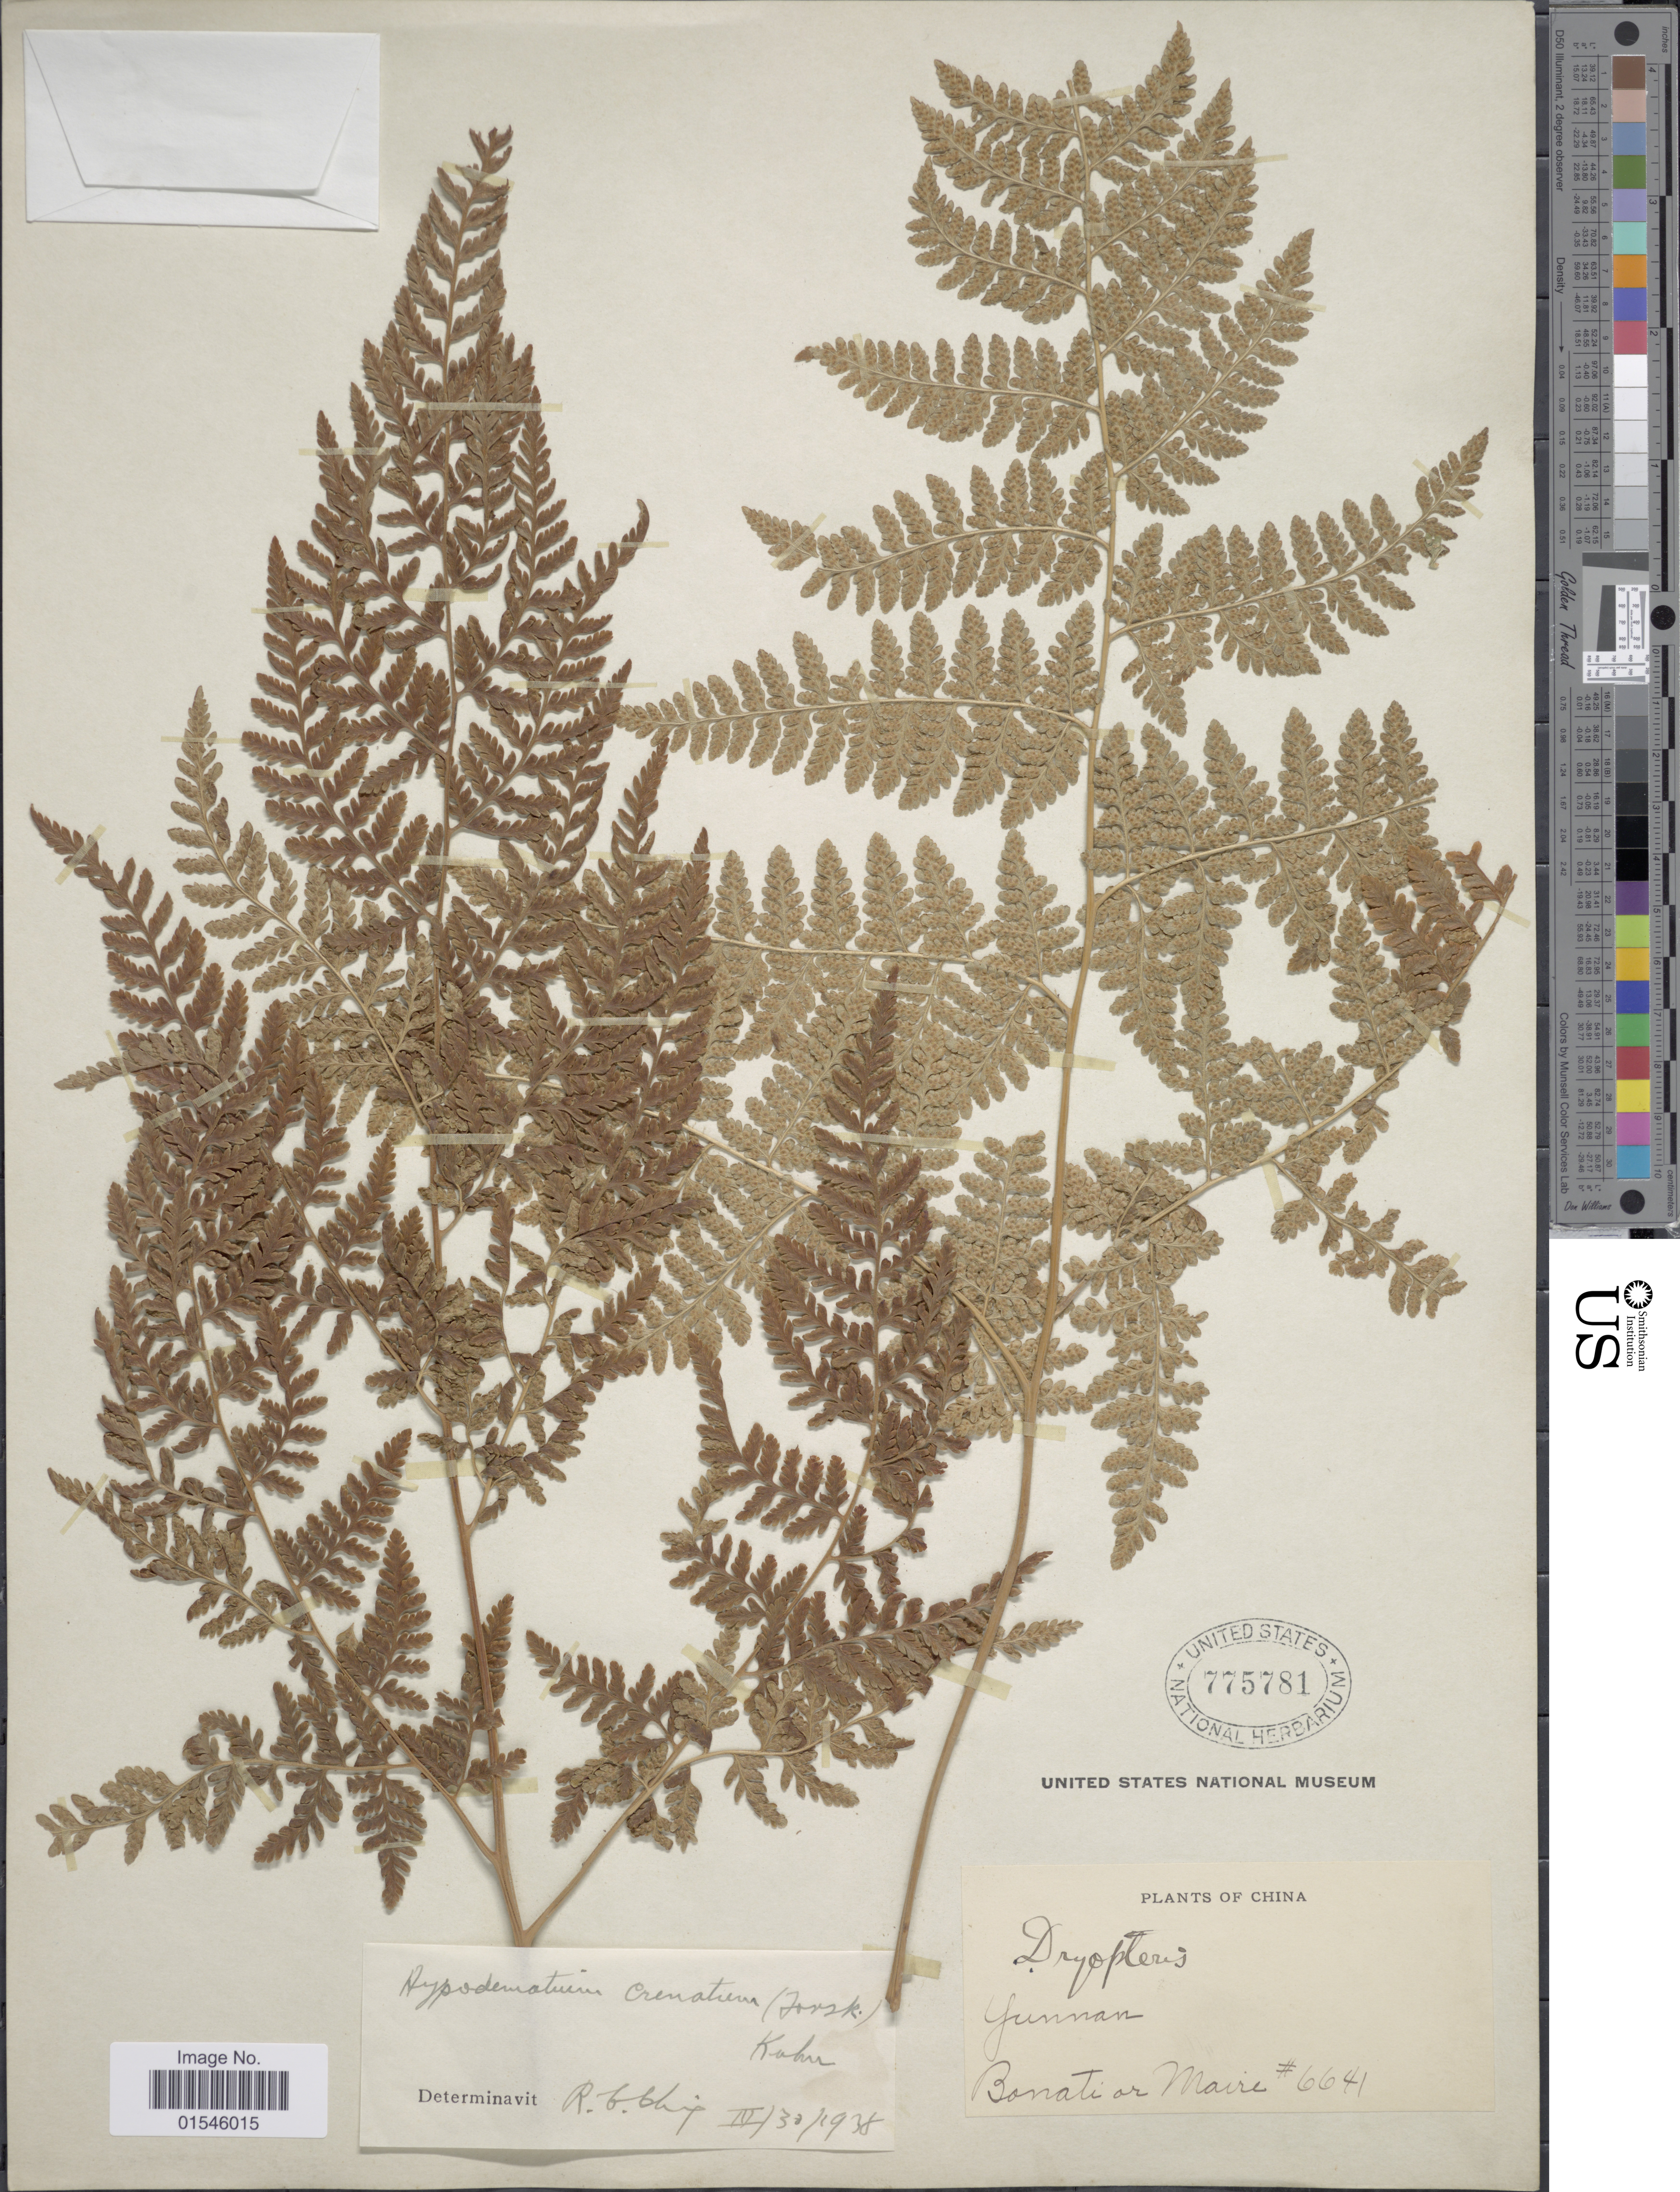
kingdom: Plantae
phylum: Tracheophyta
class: Polypodiopsida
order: Polypodiales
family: Hypodematiaceae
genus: Hypodematium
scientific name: Hypodematium crenatum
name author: (Forssk.) Kuhn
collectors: B. Maire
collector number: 6641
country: China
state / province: Yunnan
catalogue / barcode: US 775781